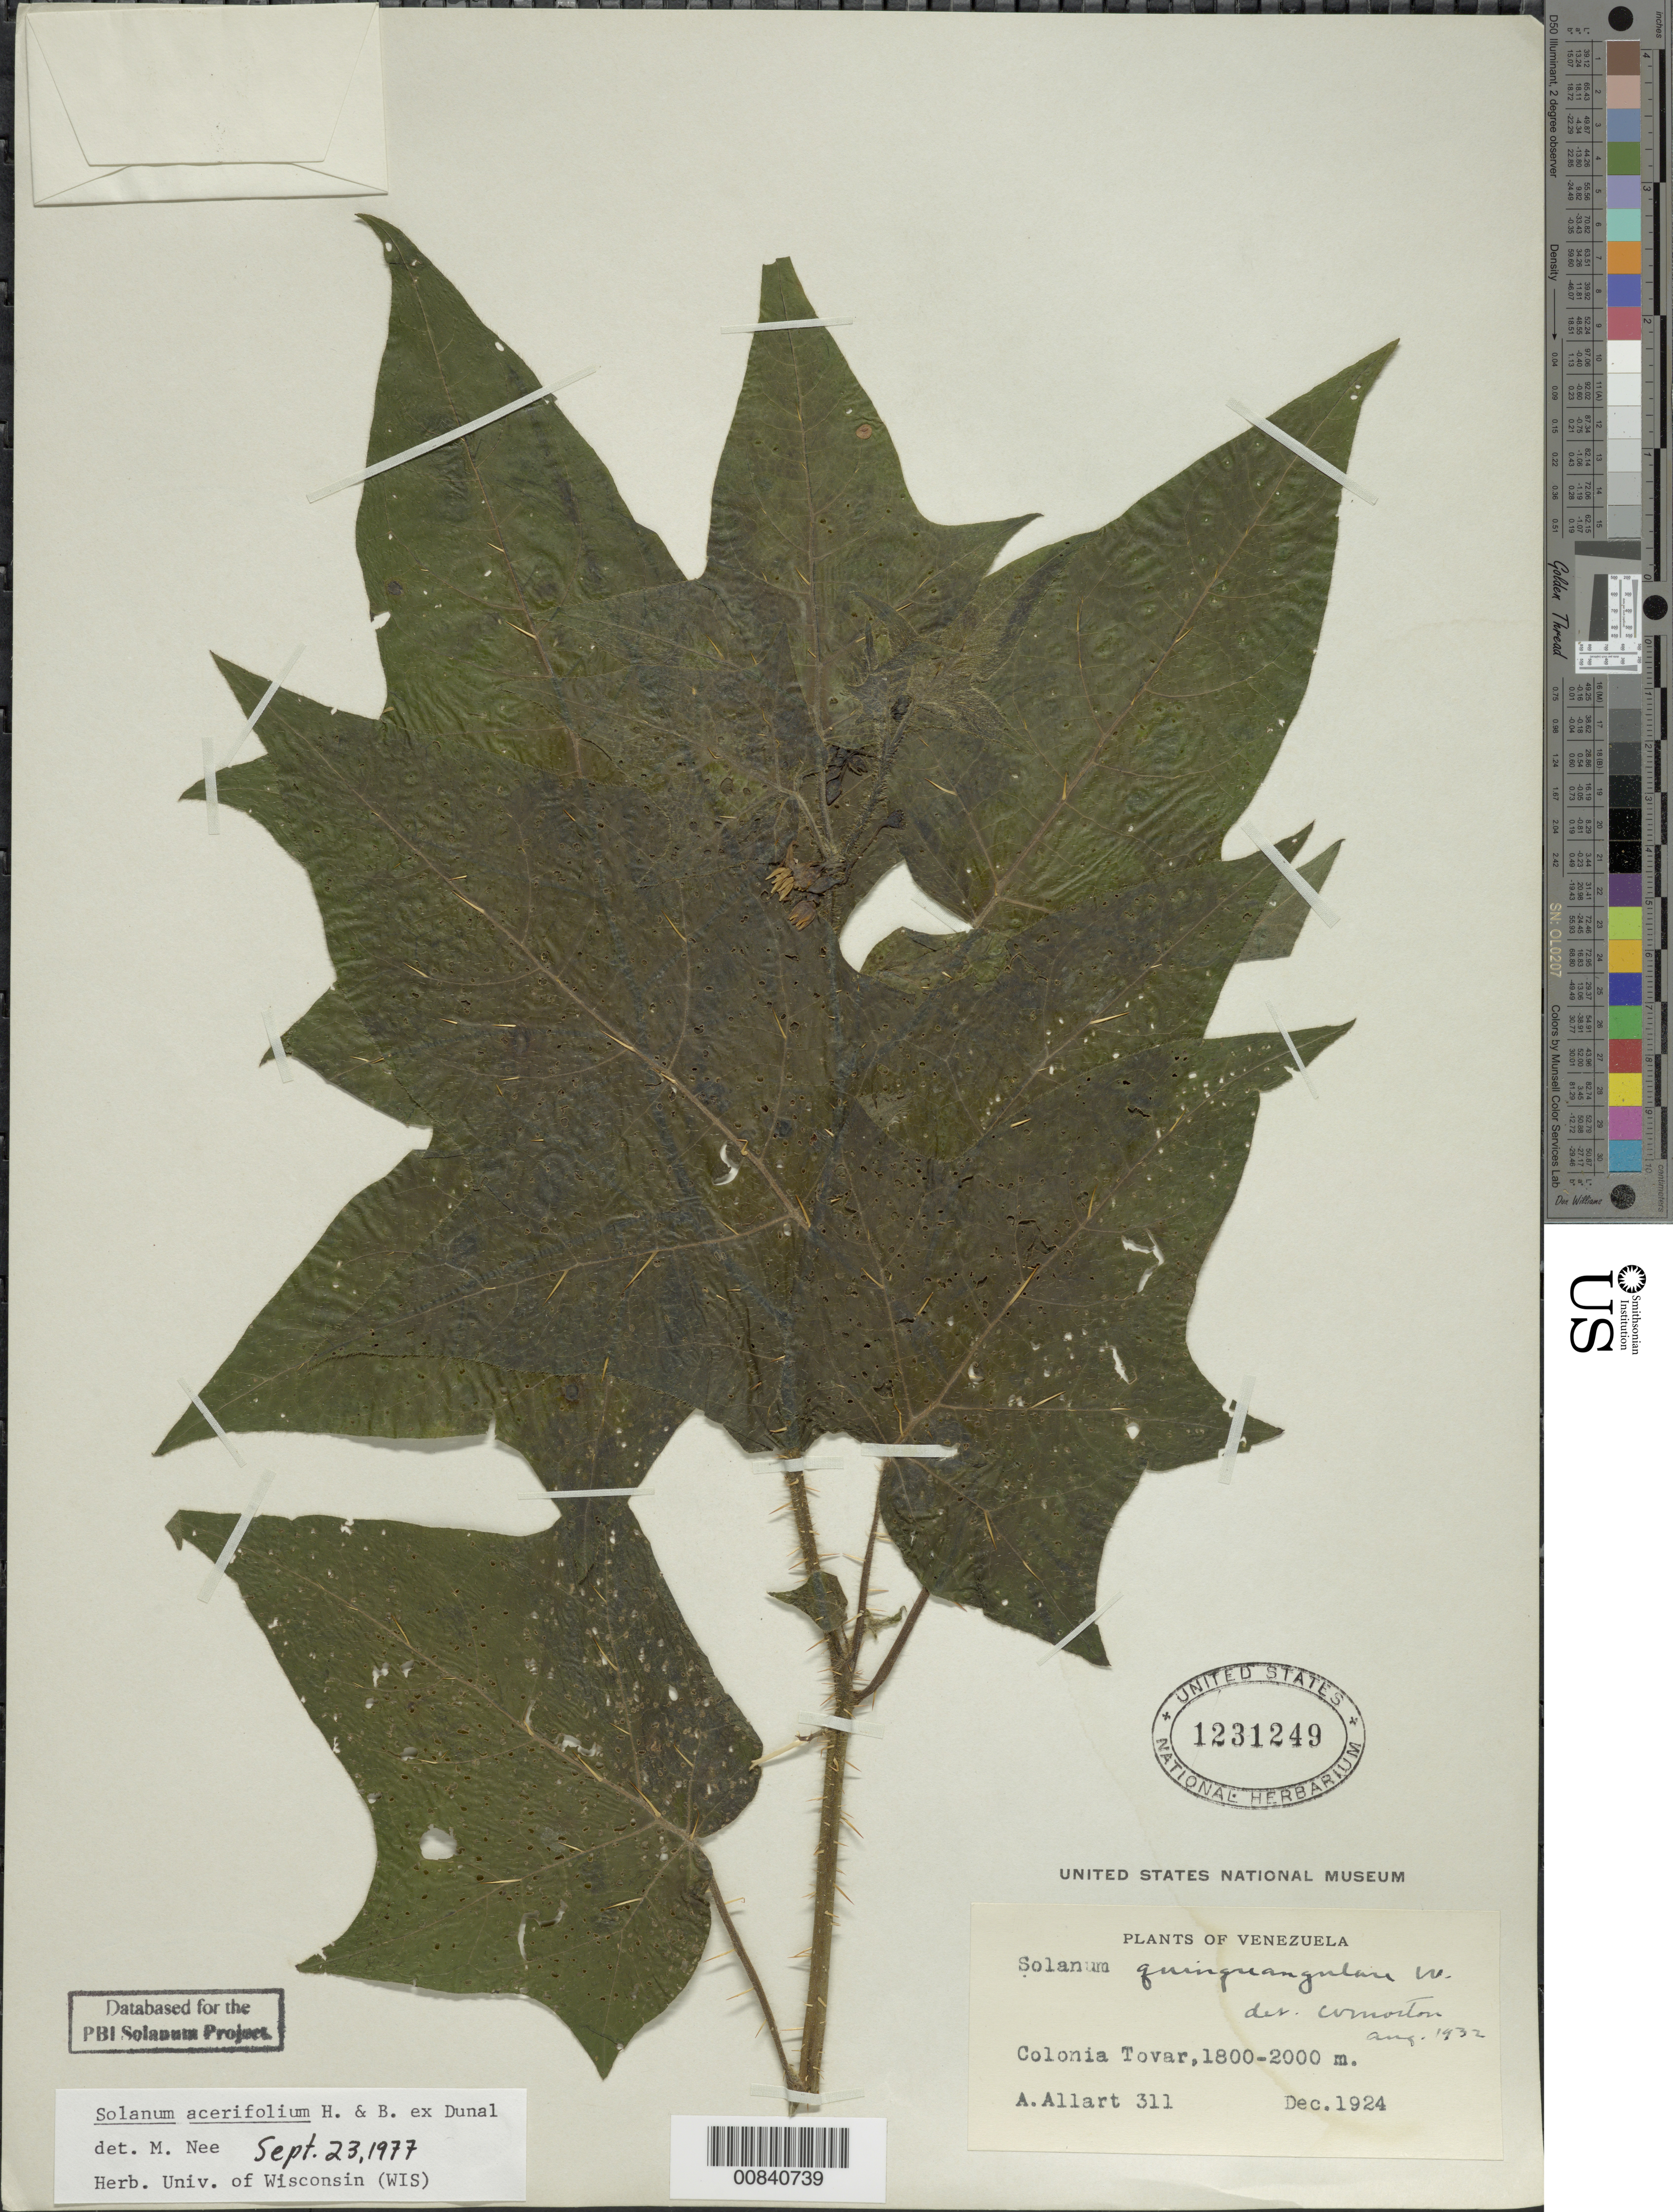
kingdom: Plantae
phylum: Tracheophyta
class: Magnoliopsida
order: Solanales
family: Solanaceae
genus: Solanum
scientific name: Solanum acerifolium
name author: Humb. & Bonpl. ex Dunal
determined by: Nee, Michael H.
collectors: A. Allart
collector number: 311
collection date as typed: Dec 1924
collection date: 1924-12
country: Venezuela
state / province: Distrito Federal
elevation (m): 1800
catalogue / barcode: US 1231249